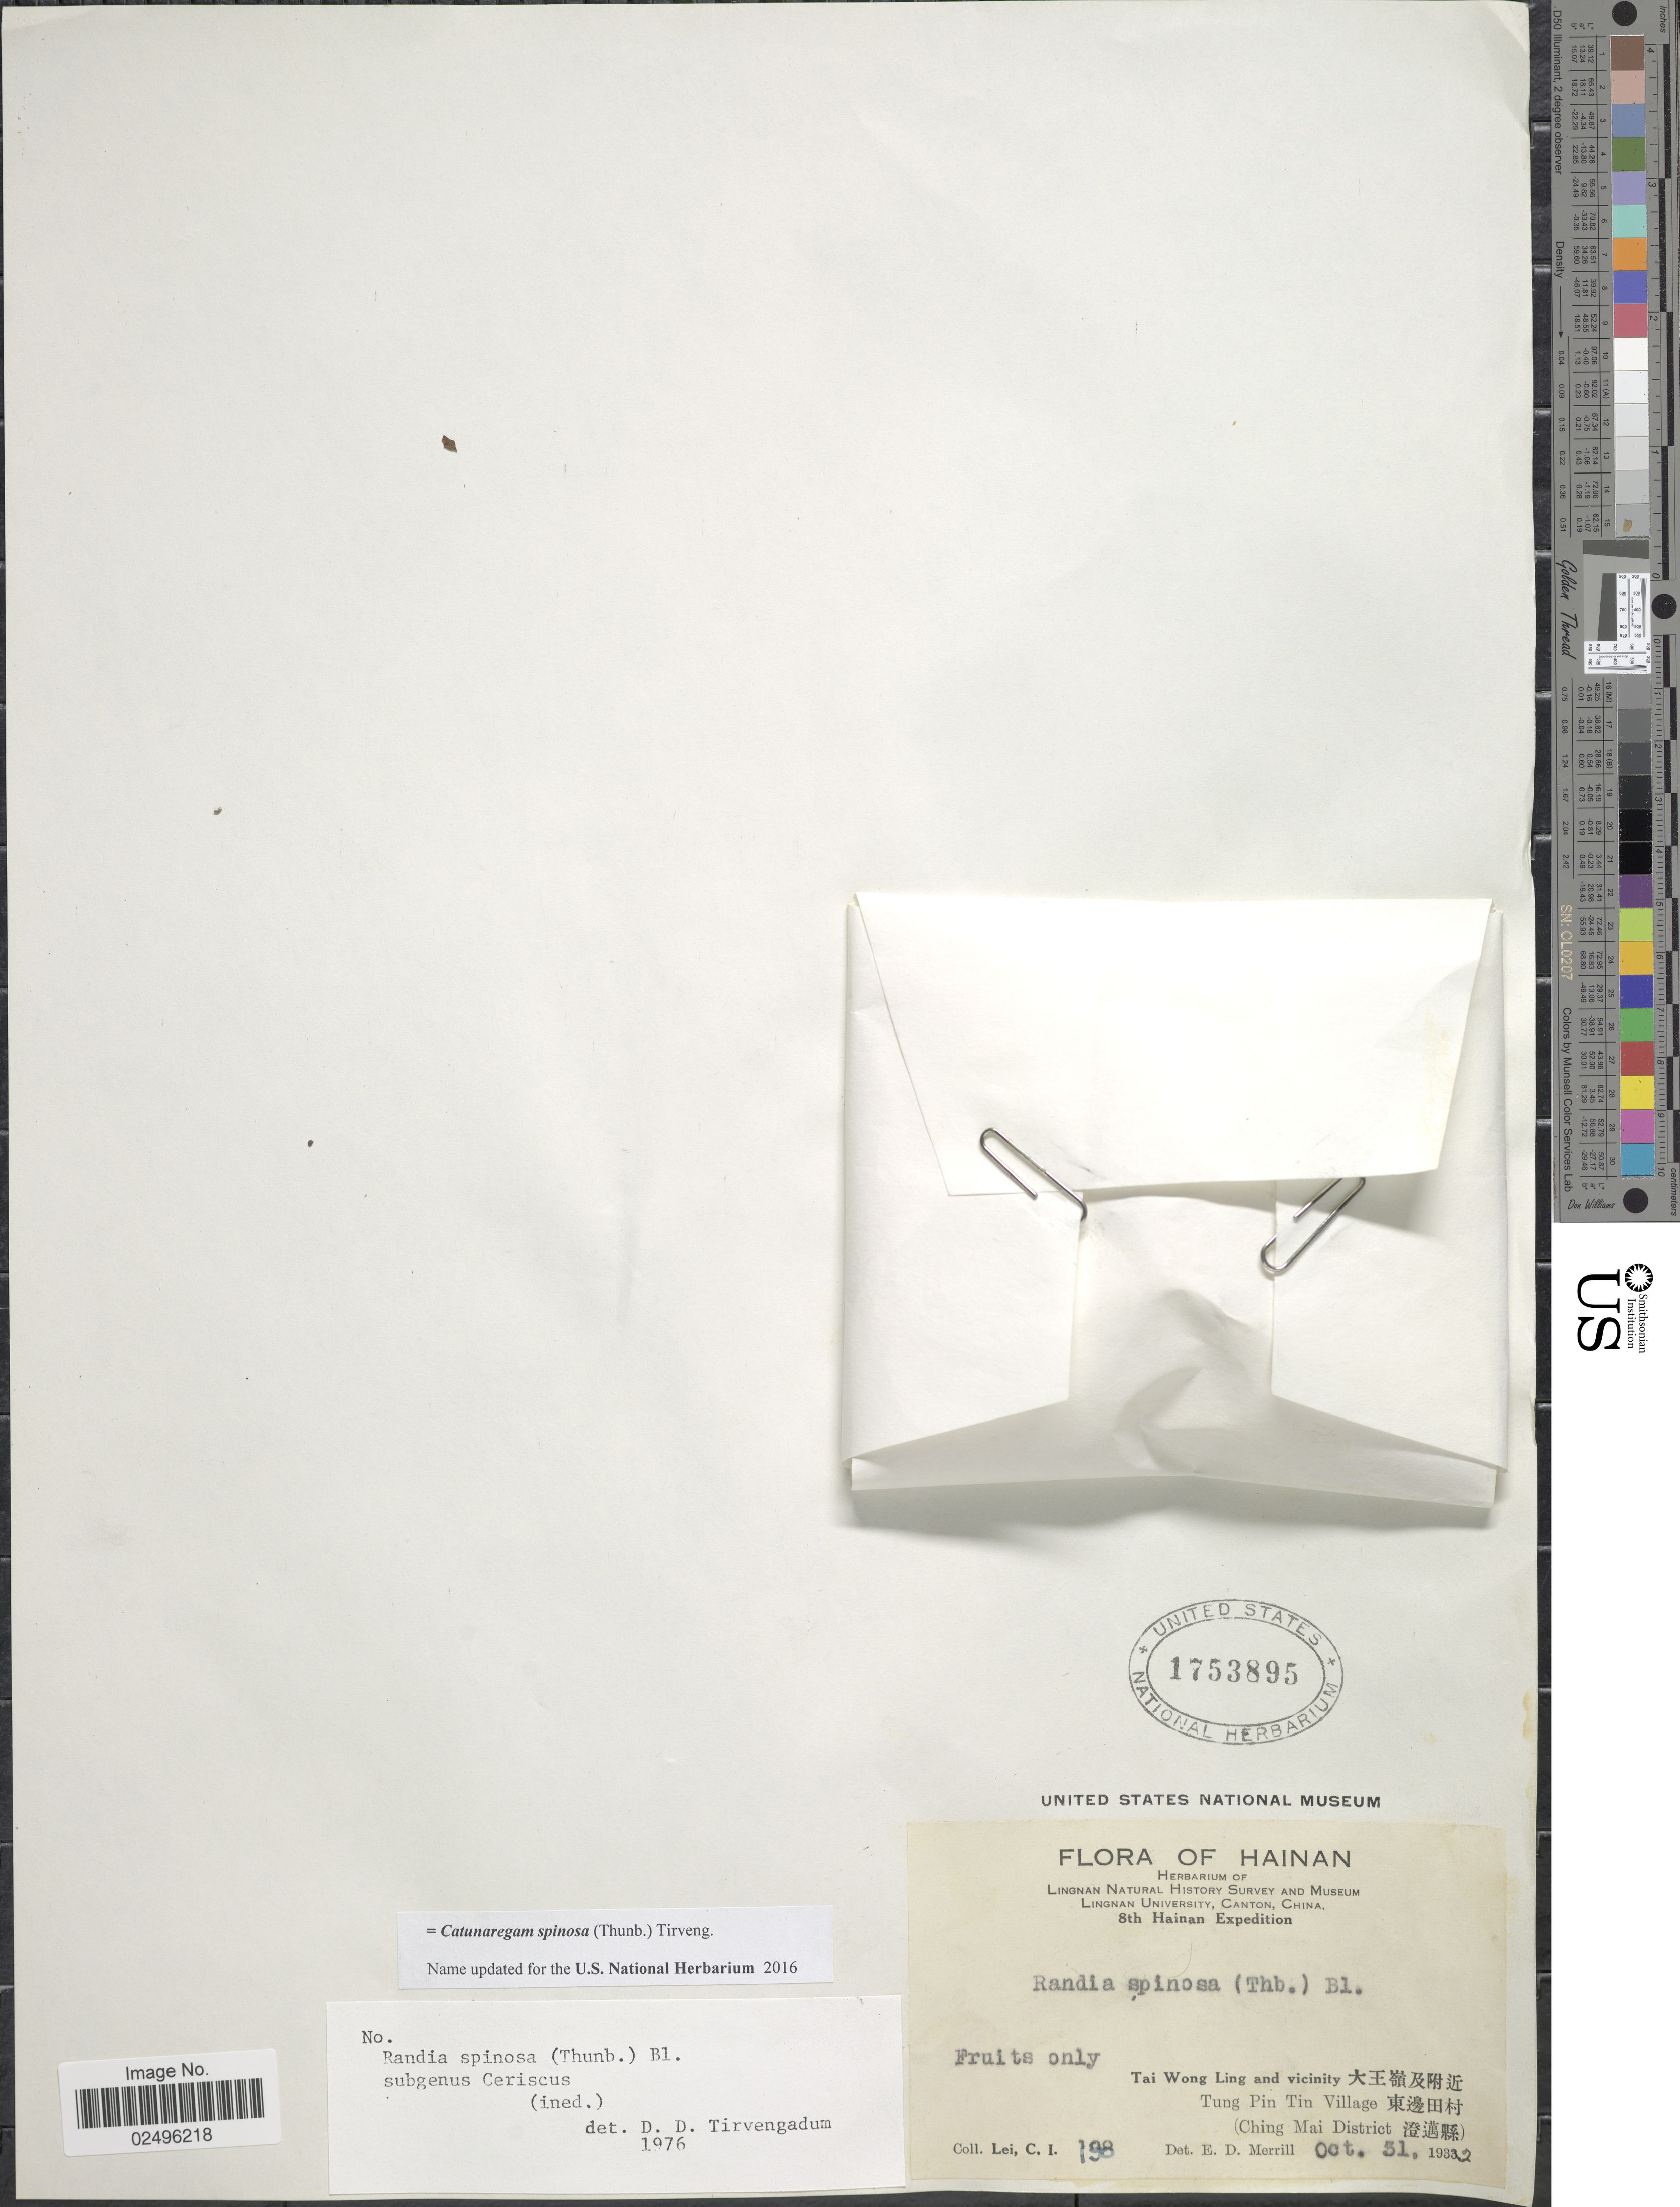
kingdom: Plantae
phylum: Tracheophyta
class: Magnoliopsida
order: Gentianales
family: Rubiaceae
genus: Catunaregam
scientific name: Catunaregam spinosa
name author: (Thunb.) Tirveng.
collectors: C. I. Lei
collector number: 198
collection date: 1932-10-31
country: China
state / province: Hainan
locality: Tai Wong Ling and vicinity. Tung Pin Tin Villagr (Ching Mai District)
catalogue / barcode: US 1753895